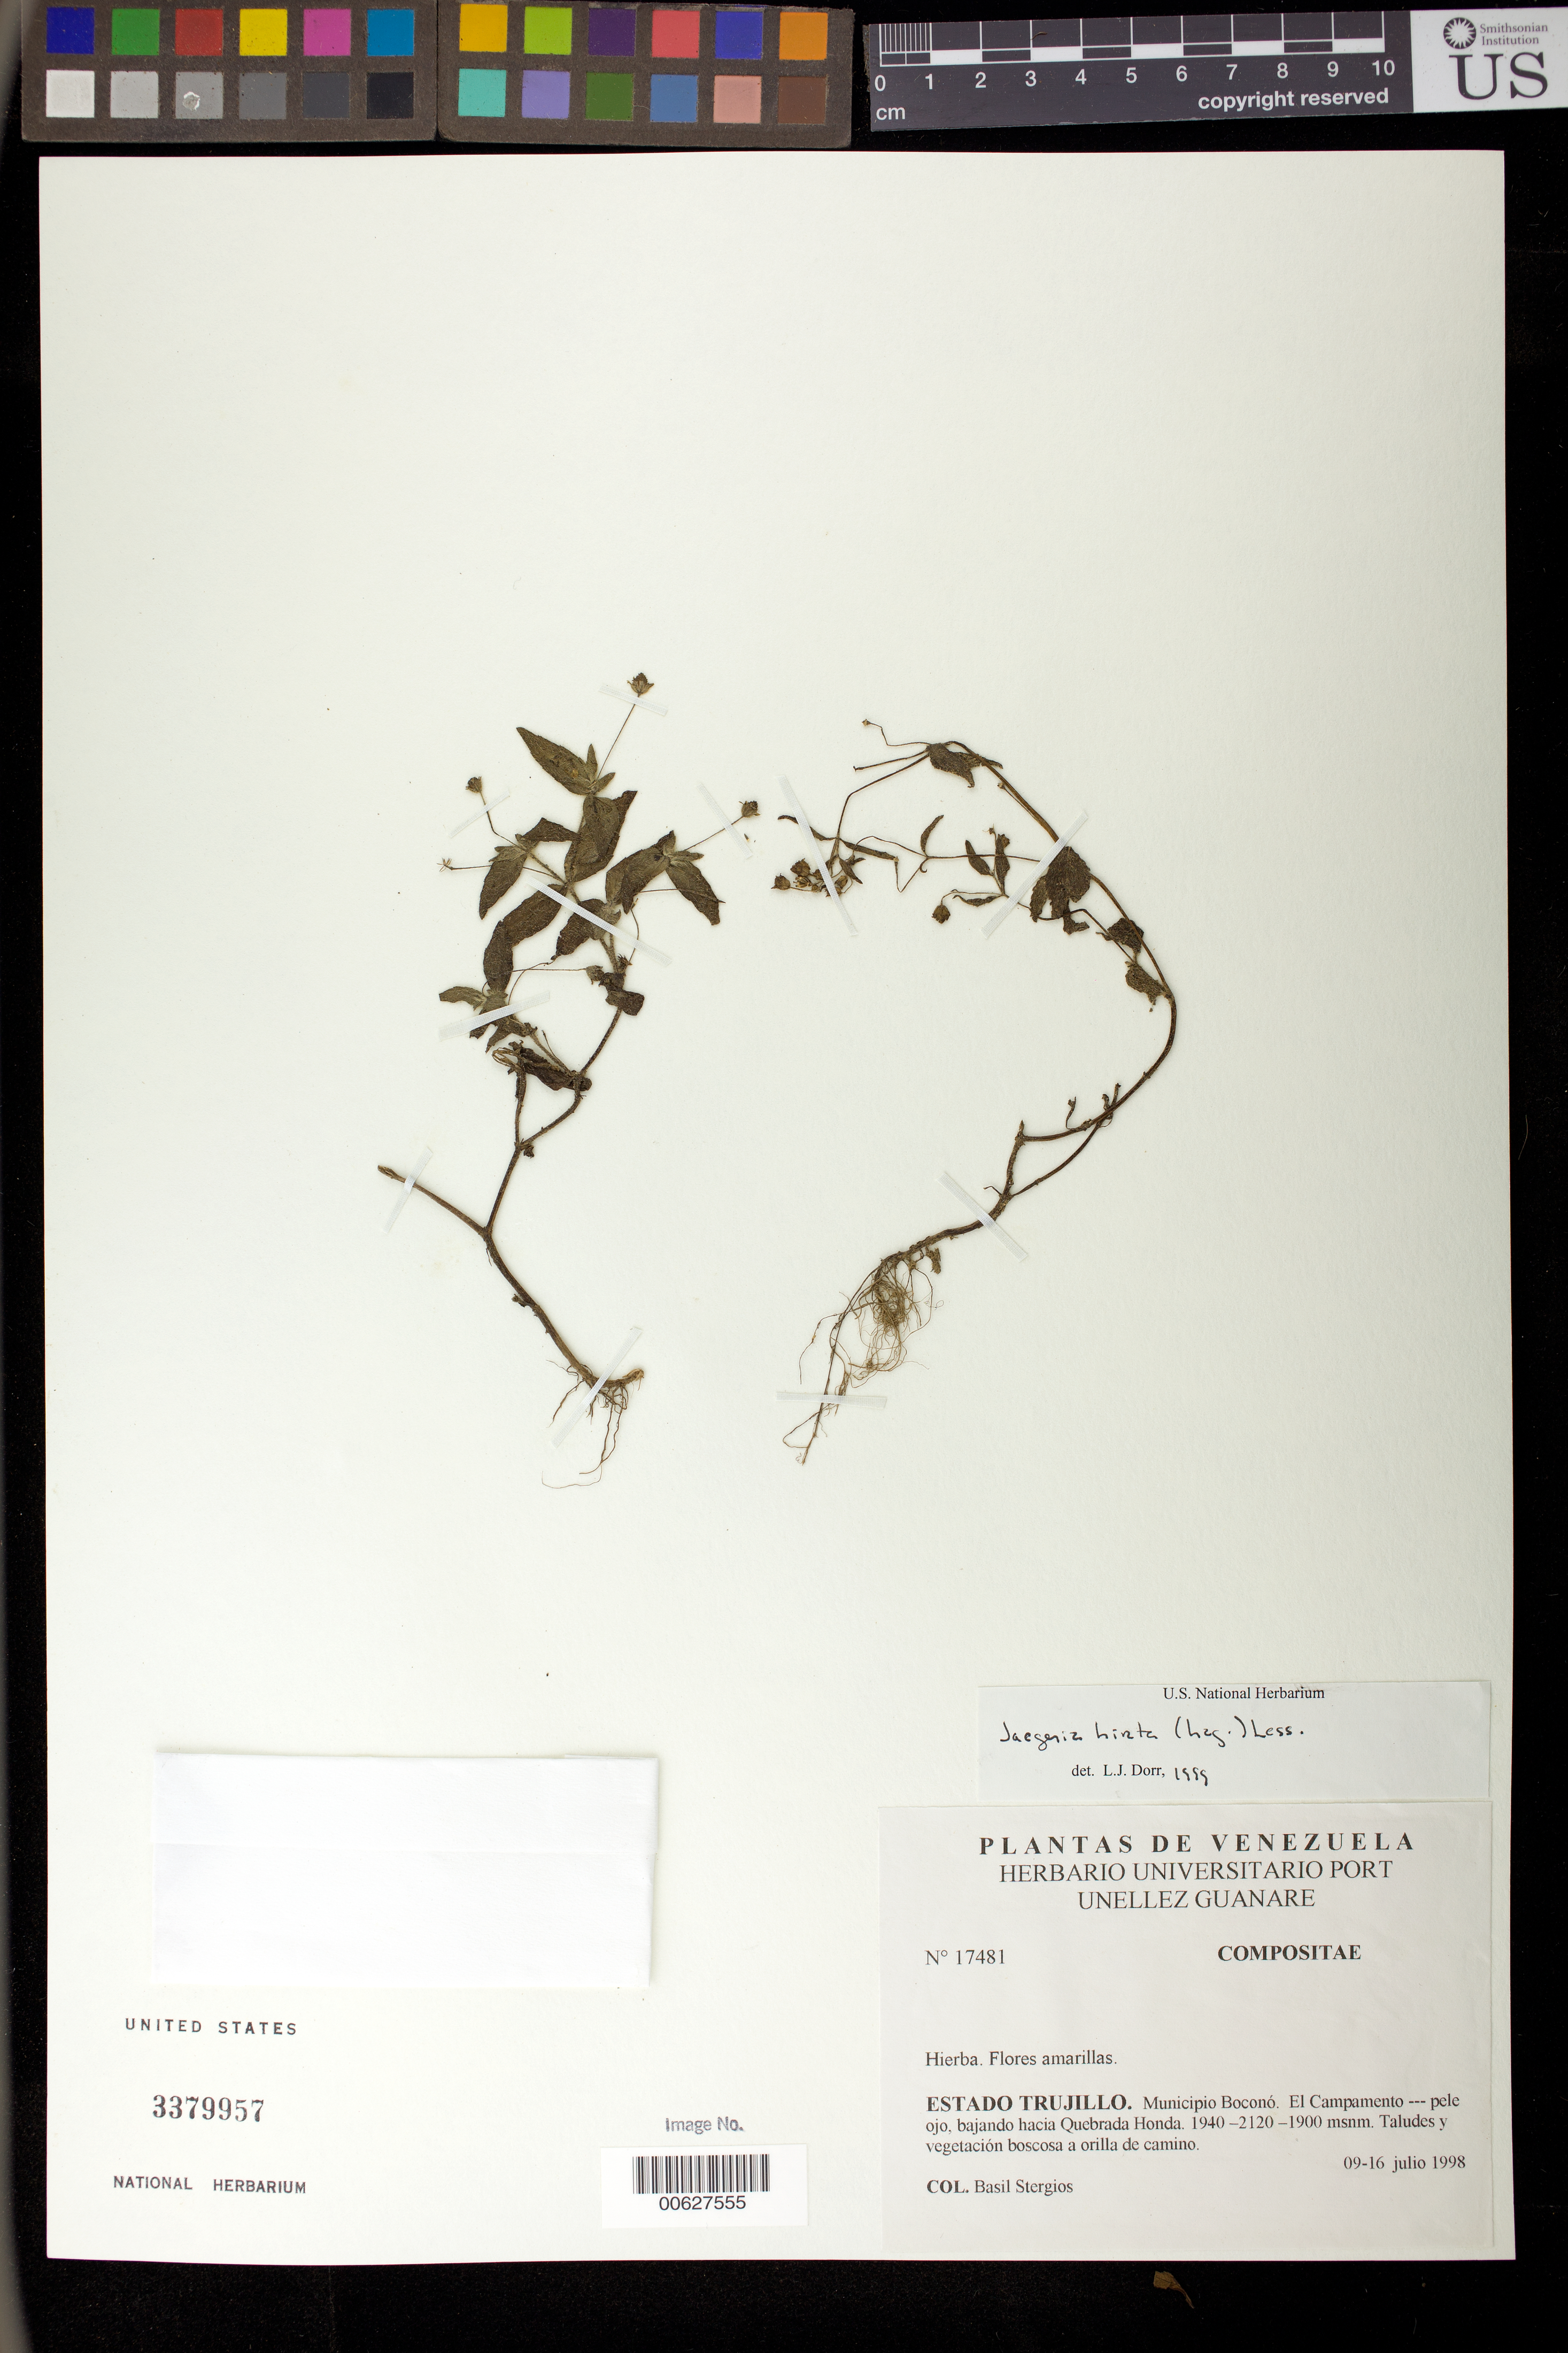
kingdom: Plantae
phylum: Tracheophyta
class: Magnoliopsida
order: Asterales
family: Asteraceae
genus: Jaegeria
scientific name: Jaegeria hirta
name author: (Lag.) Less.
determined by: Dorr, L. J., (BOT), Smithsonian Institution - National Museum of Natural History (UNITED STATES)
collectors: B. G. Stergios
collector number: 17481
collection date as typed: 09 Jul 1998 to 16 Jul 1998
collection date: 1998-07-09/1998-07-16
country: Venezuela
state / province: Trujillo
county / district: Boconó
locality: Parque Nacional Guaramacal, El campamento-pele ojo, bajando hacia Quebrada Honda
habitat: Taludes y vegetación boscosa a orilla de camino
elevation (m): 1900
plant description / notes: PORT, US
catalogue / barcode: US 3379957